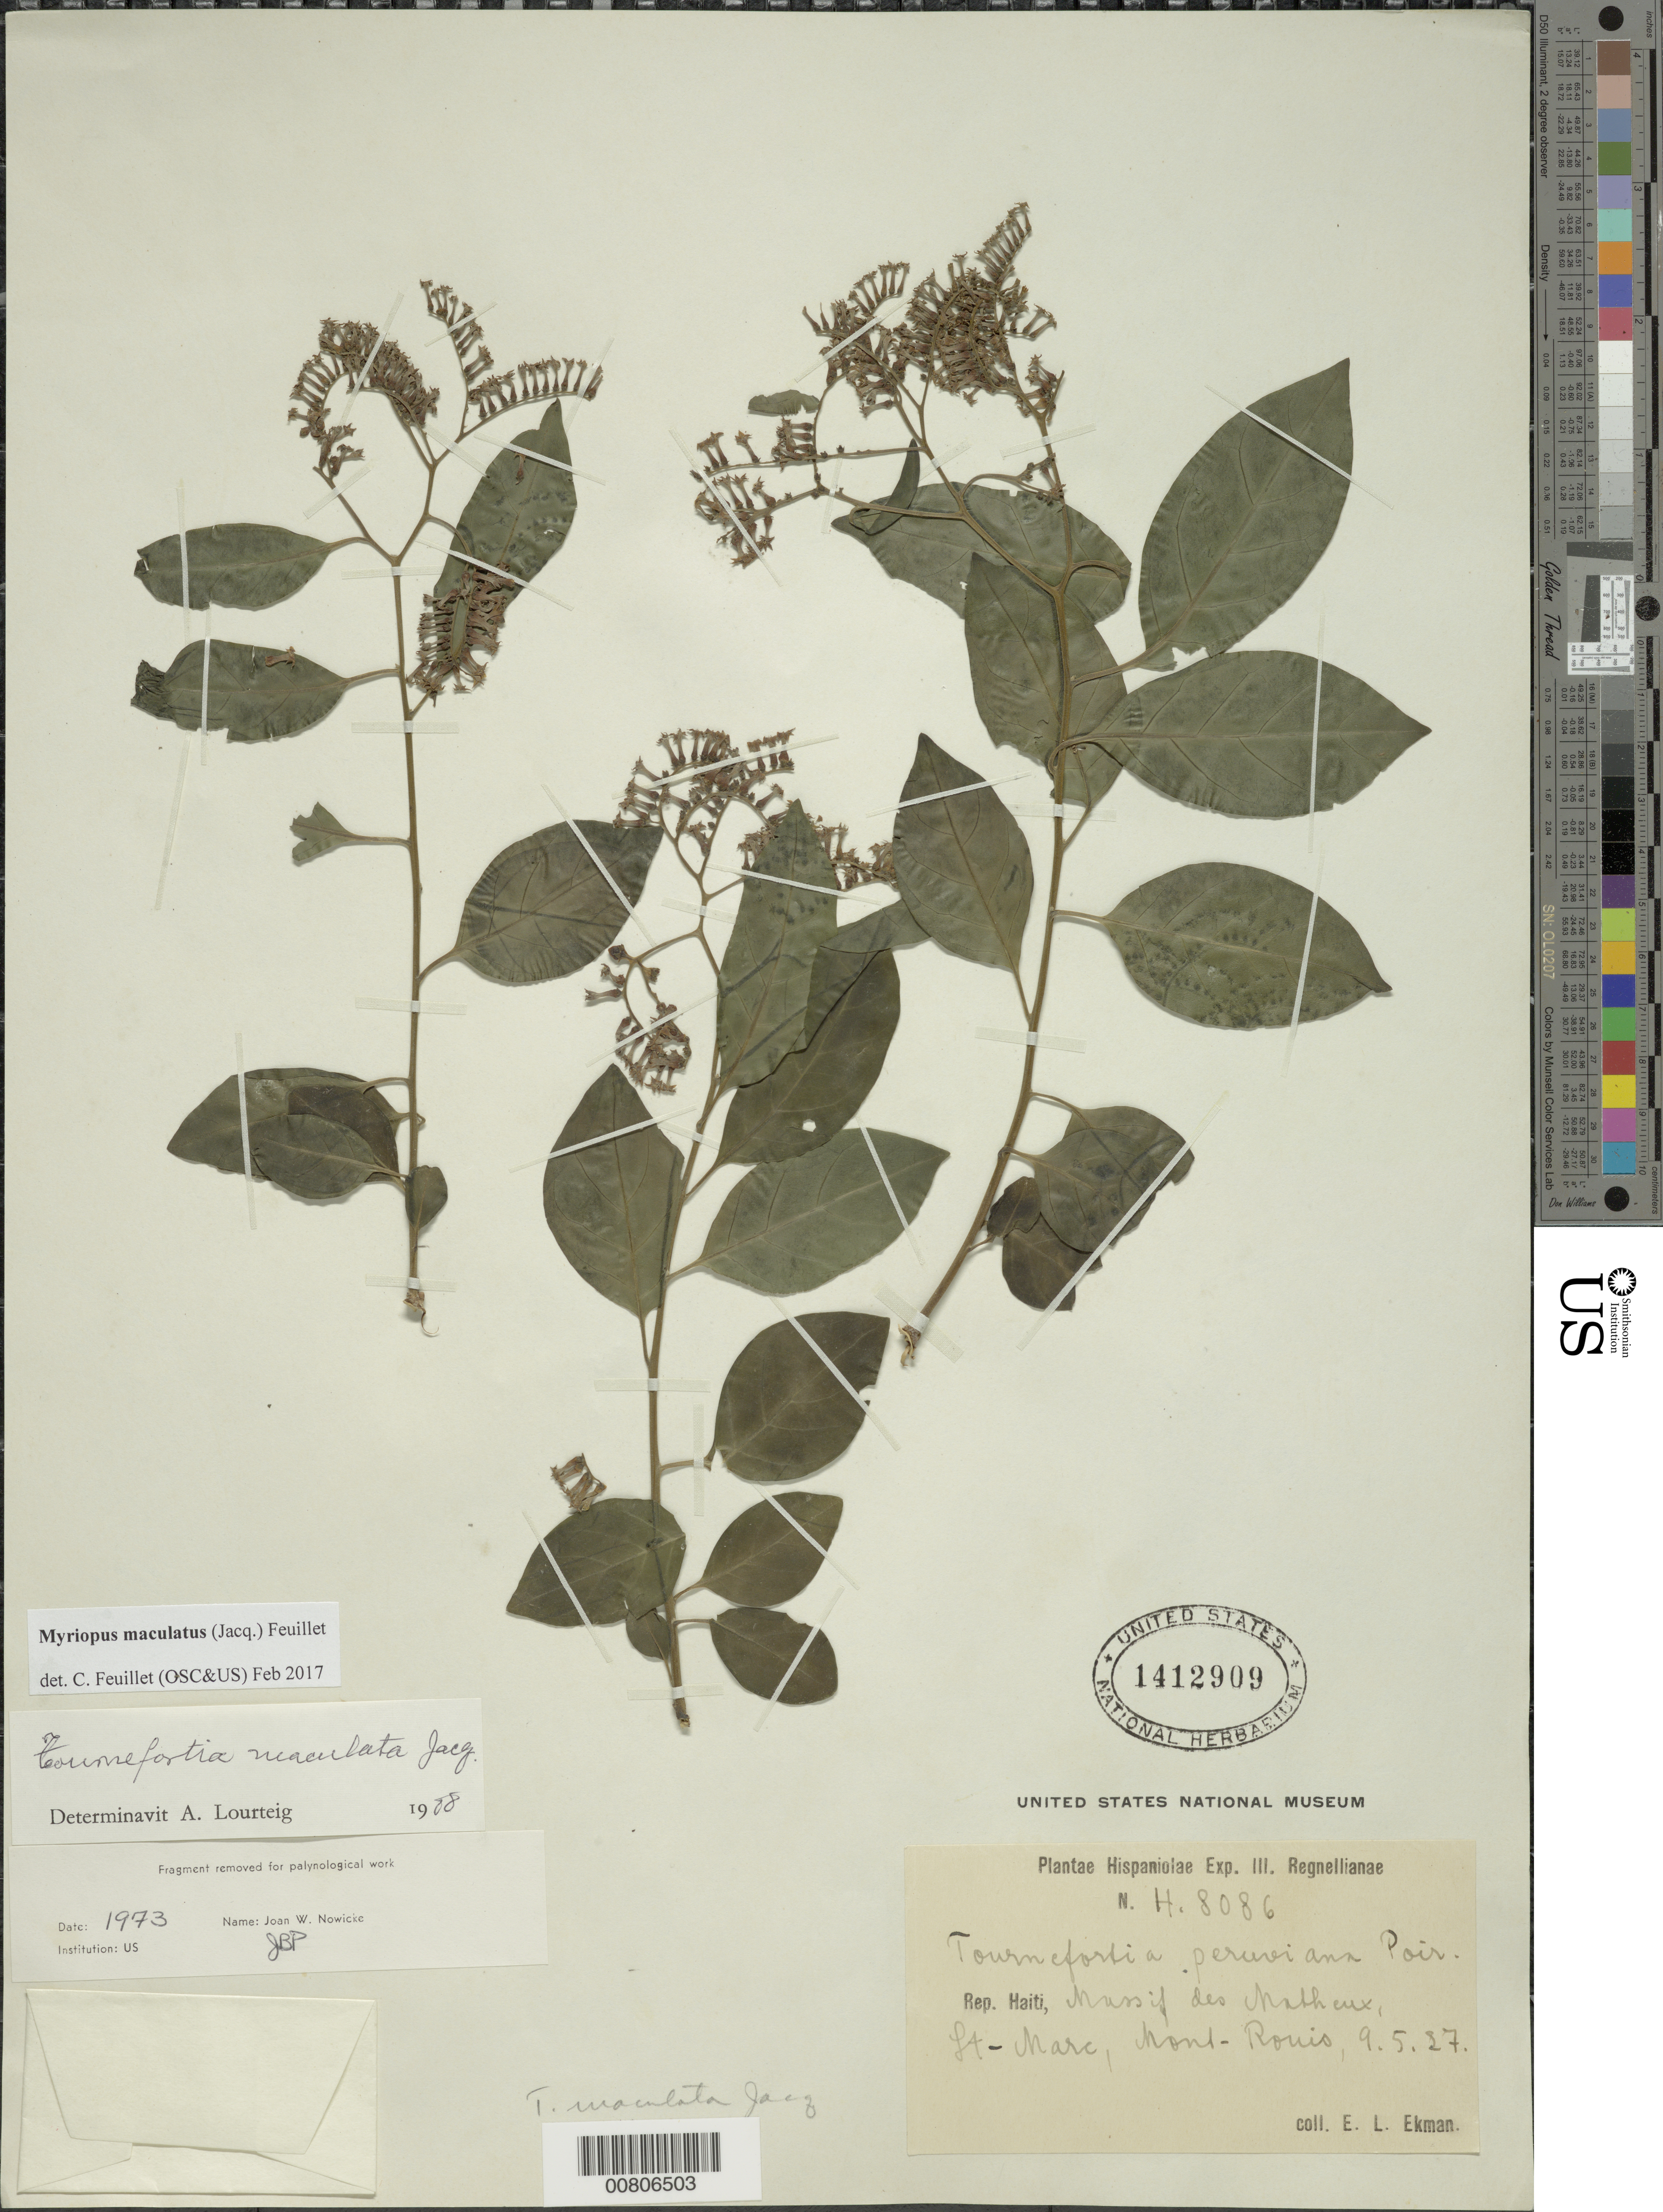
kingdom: Plantae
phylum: Tracheophyta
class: Magnoliopsida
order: Boraginales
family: Heliotropiaceae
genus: Myriopus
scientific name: Myriopus maculatus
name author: (Jacq.) Feuillet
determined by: Feuillet, C.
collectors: E. L. Ekman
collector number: H 8086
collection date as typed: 09 May 1927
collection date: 1927-05-09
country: Haiti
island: Hispaniola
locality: Massif des Matheux, St. Marc, Mont Ronio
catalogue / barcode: US 1412909